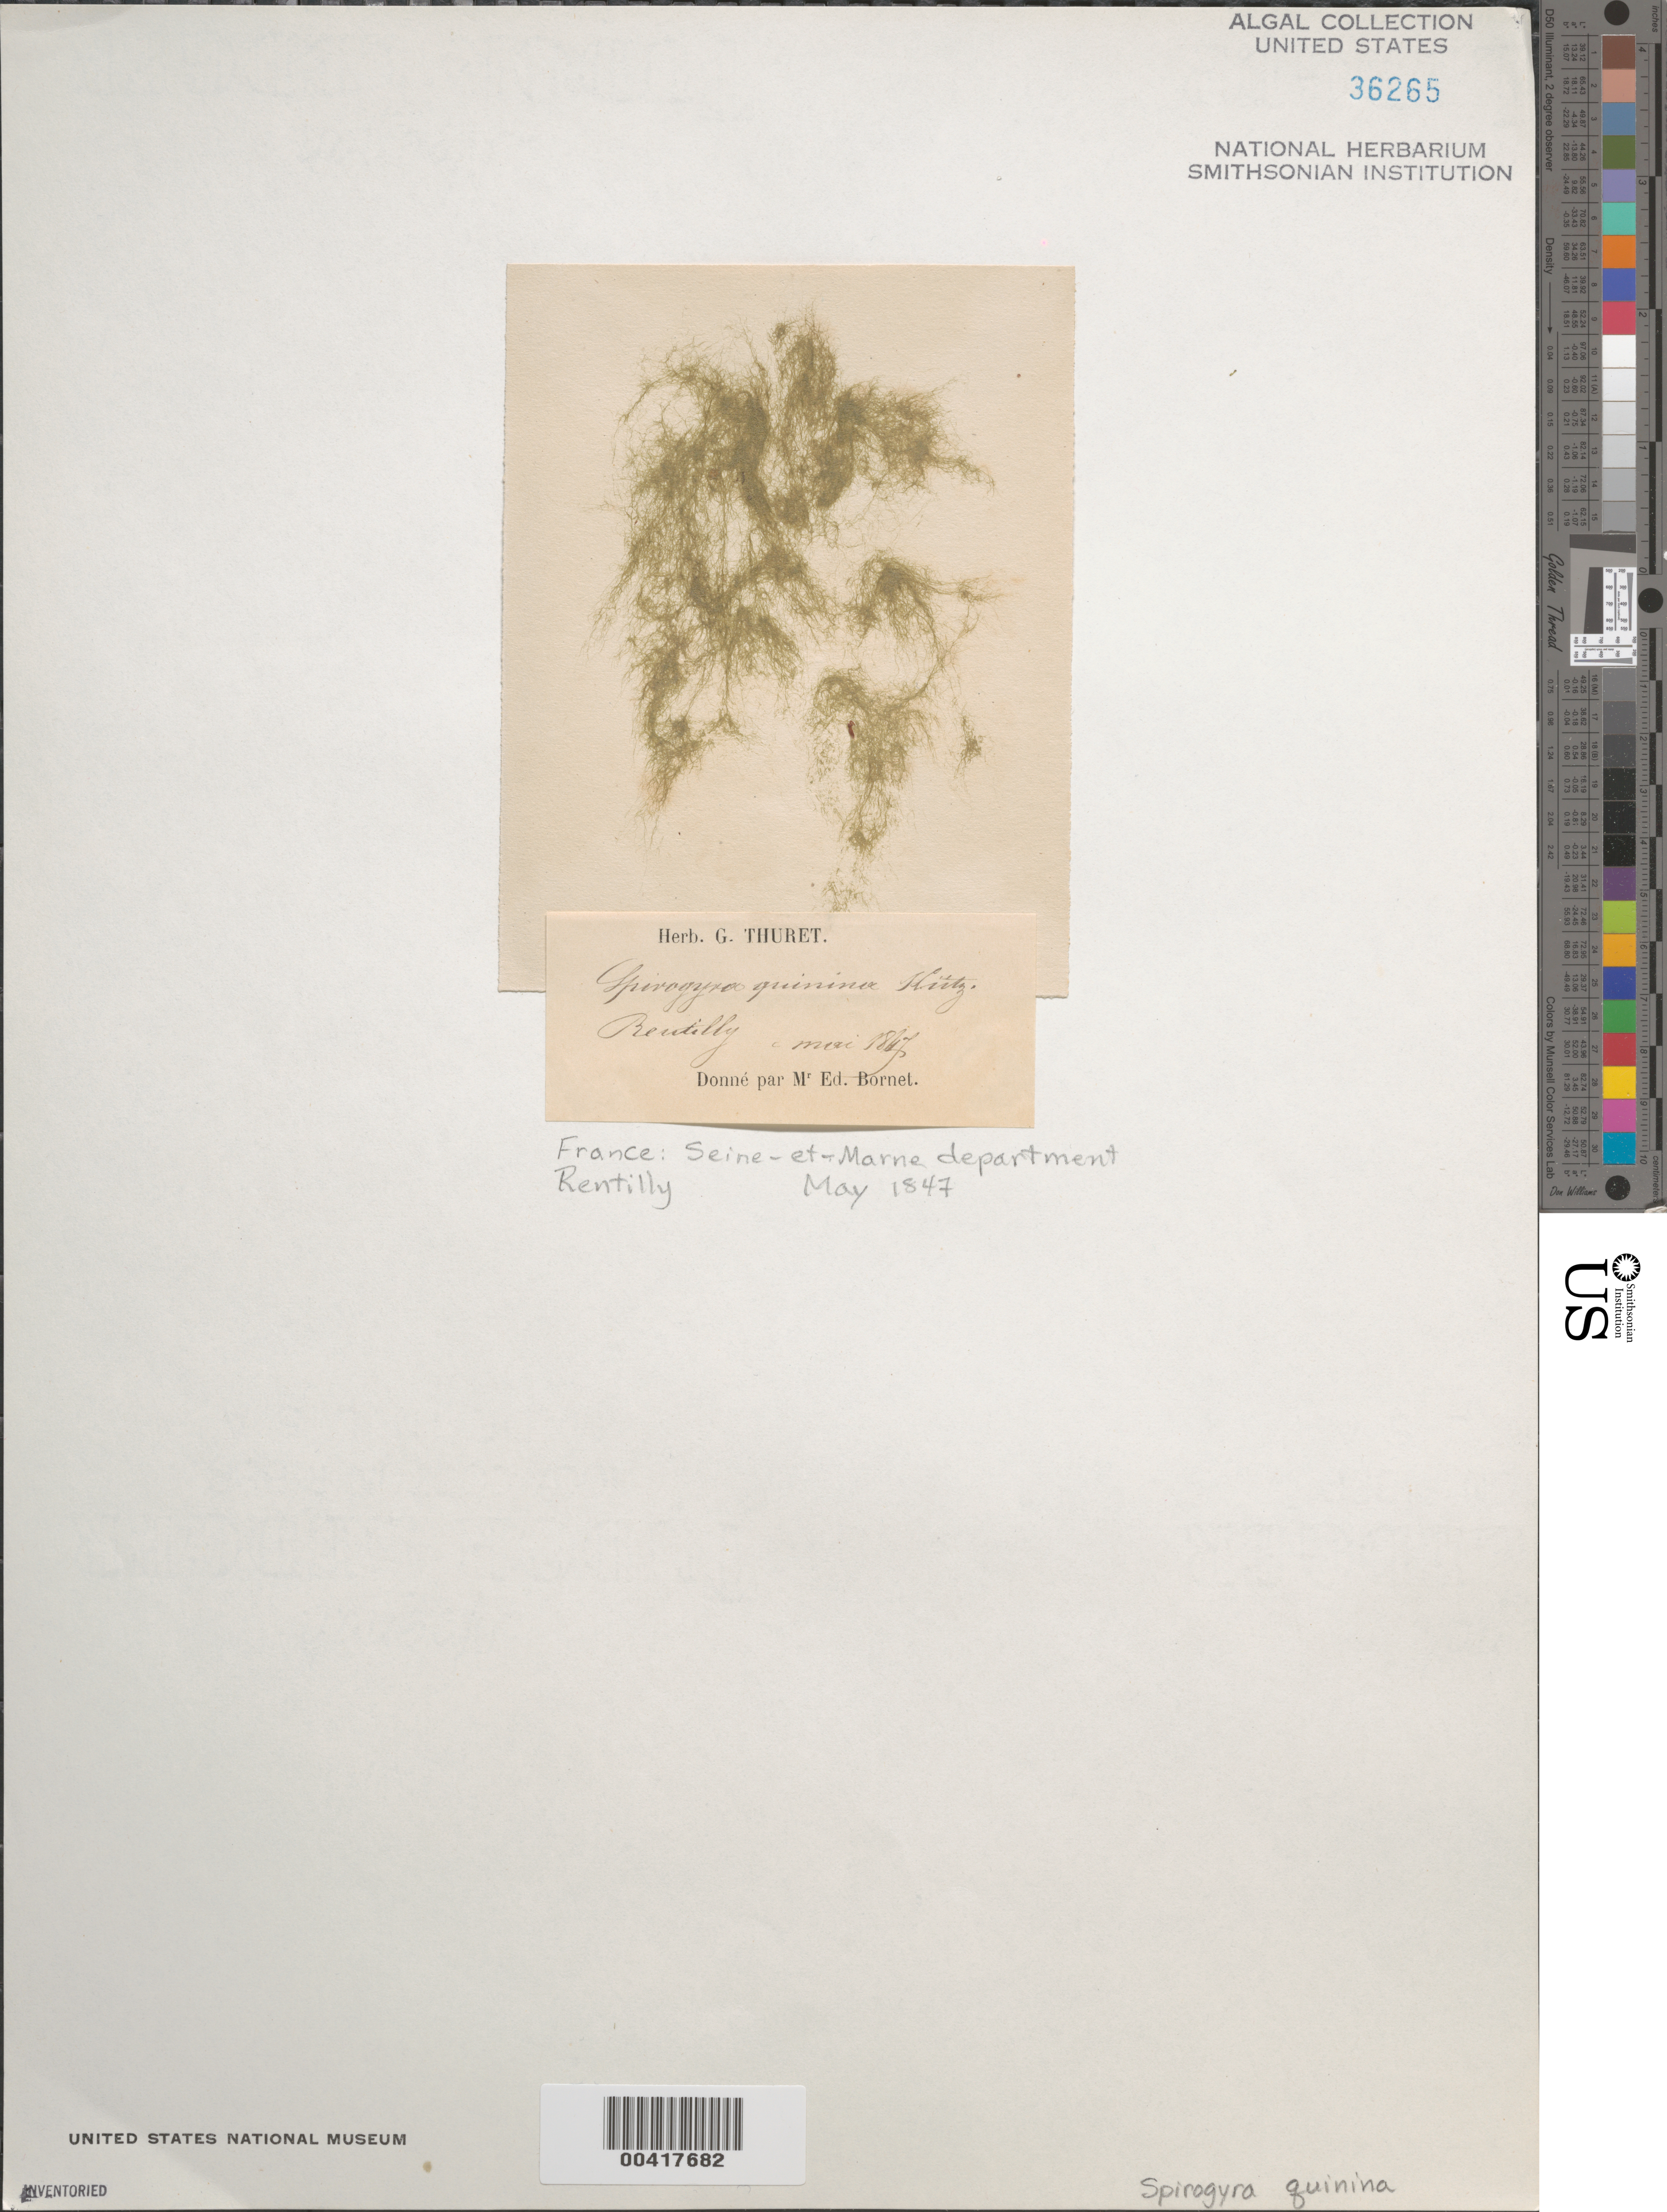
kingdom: Plantae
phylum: Charophyta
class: Zygnematophyceae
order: Zygnematales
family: Zygnemataceae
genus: Spirogyra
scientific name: Spirogyra porticalis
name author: (O.F. Muell.) Dumort.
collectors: Thuret, G. (herbarium)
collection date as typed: May 1847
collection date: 1847-05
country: France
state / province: Île-de-france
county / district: Seine-et-marne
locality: Rentilly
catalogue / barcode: US 36265